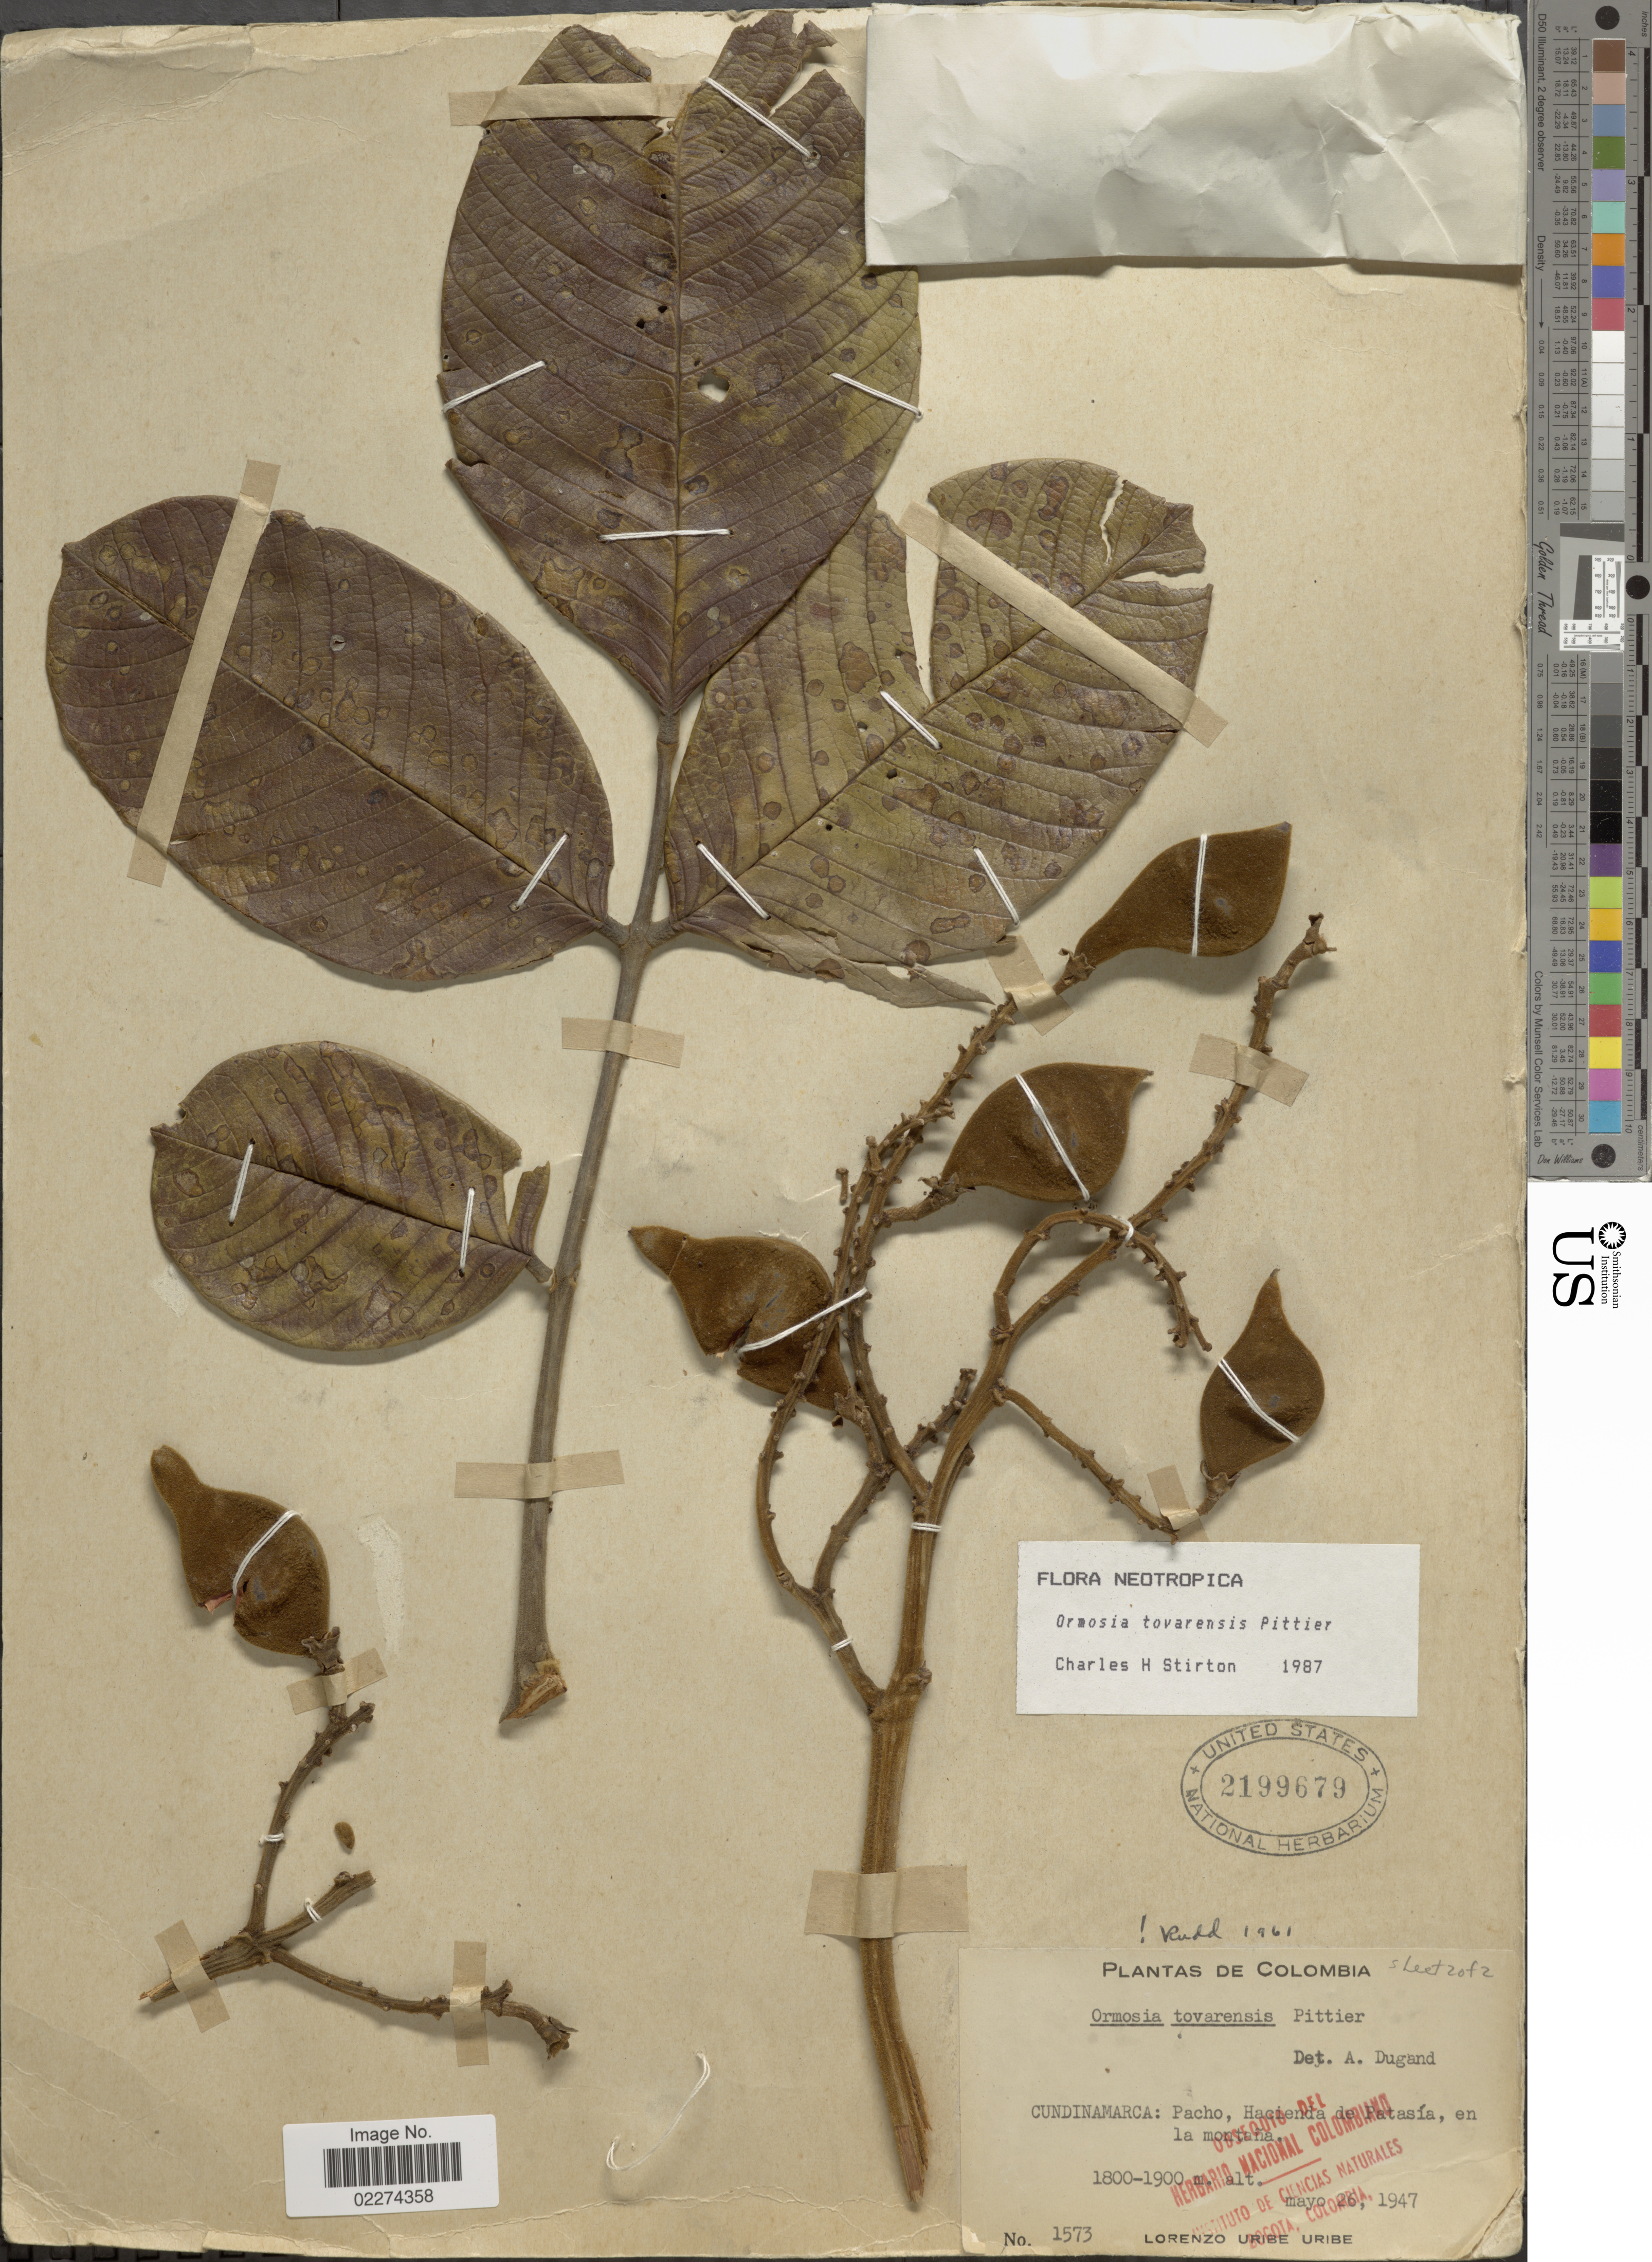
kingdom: Plantae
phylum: Tracheophyta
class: Magnoliopsida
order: Fabales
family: Fabaceae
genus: Ormosia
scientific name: Ormosia tovarensis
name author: Pittier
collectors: L. Uribe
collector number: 1573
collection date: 1947-05-26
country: Colombia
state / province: Cundinamarca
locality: Cundinamarca: Pacho, Hacienda de Patasia, en la montana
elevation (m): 1800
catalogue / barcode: US 2199678